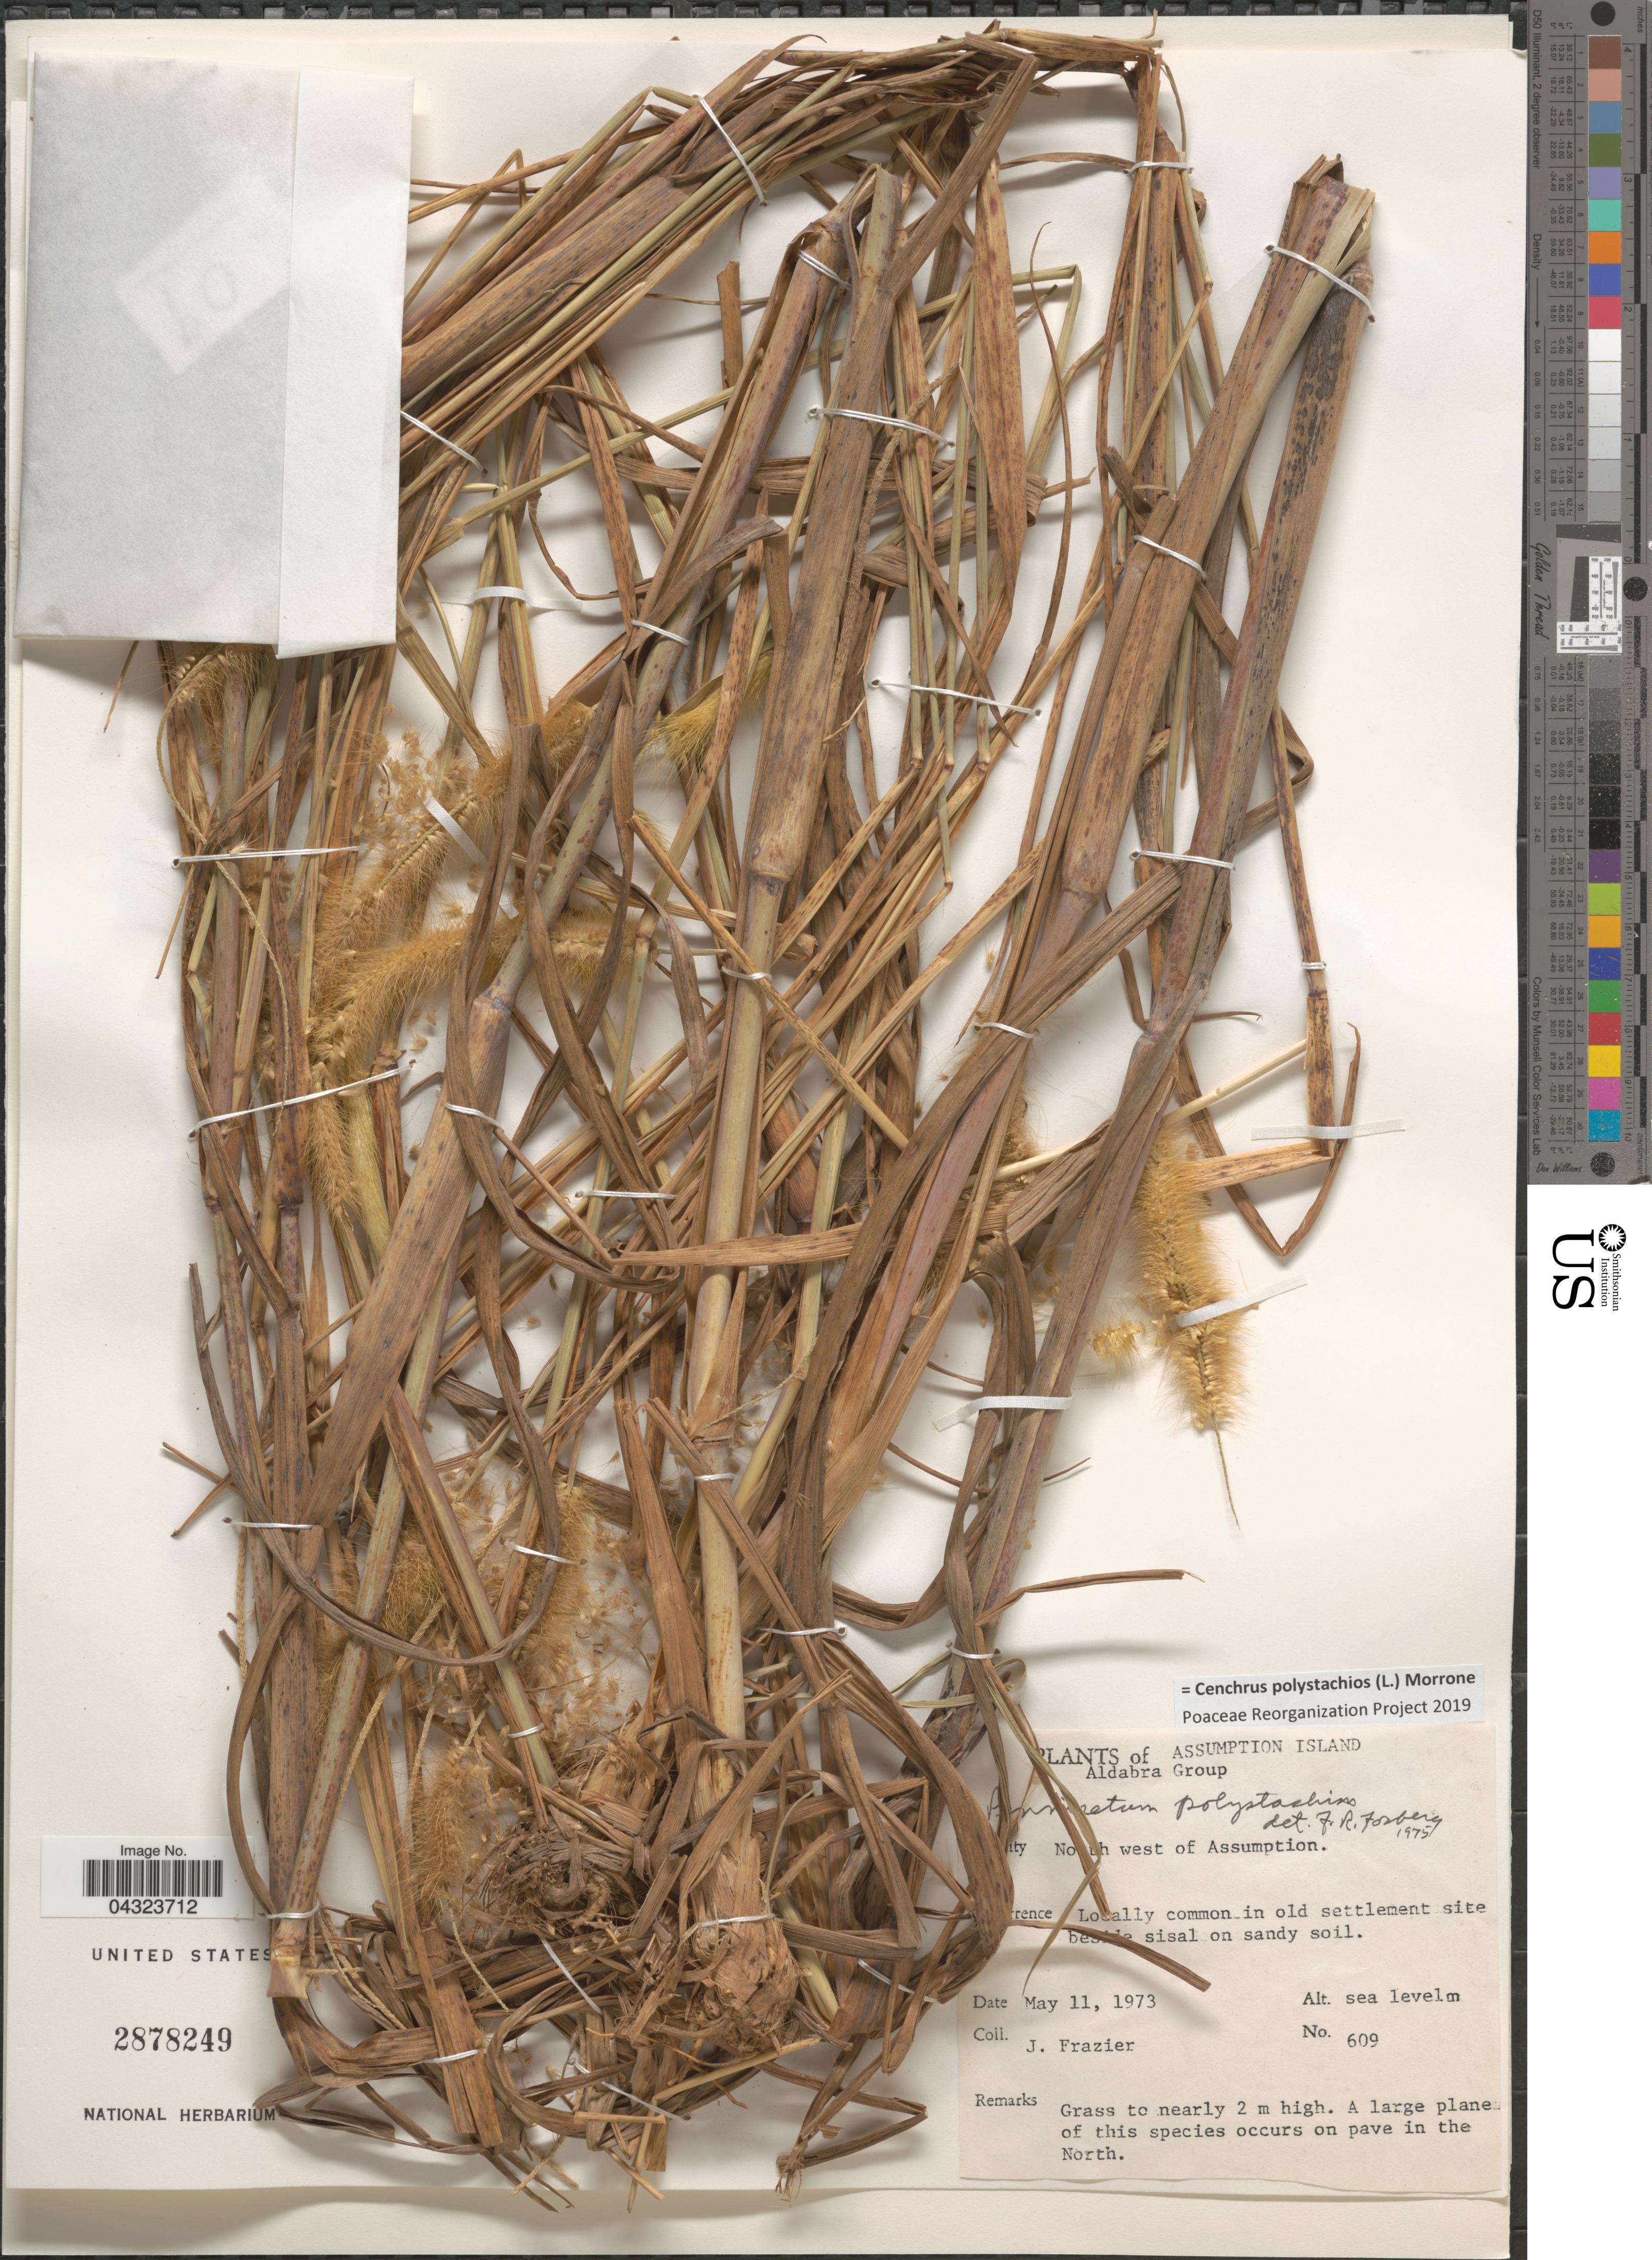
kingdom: Plantae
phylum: Tracheophyta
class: Liliopsida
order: Poales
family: Poaceae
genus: Cenchrus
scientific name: Cenchrus polystachios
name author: (L.) Morrone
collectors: J. Frazier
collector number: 609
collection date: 1973-05-11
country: Seychelles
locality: Assumption Island. Aldabra Group. North west of Assumption.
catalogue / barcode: US 2878249